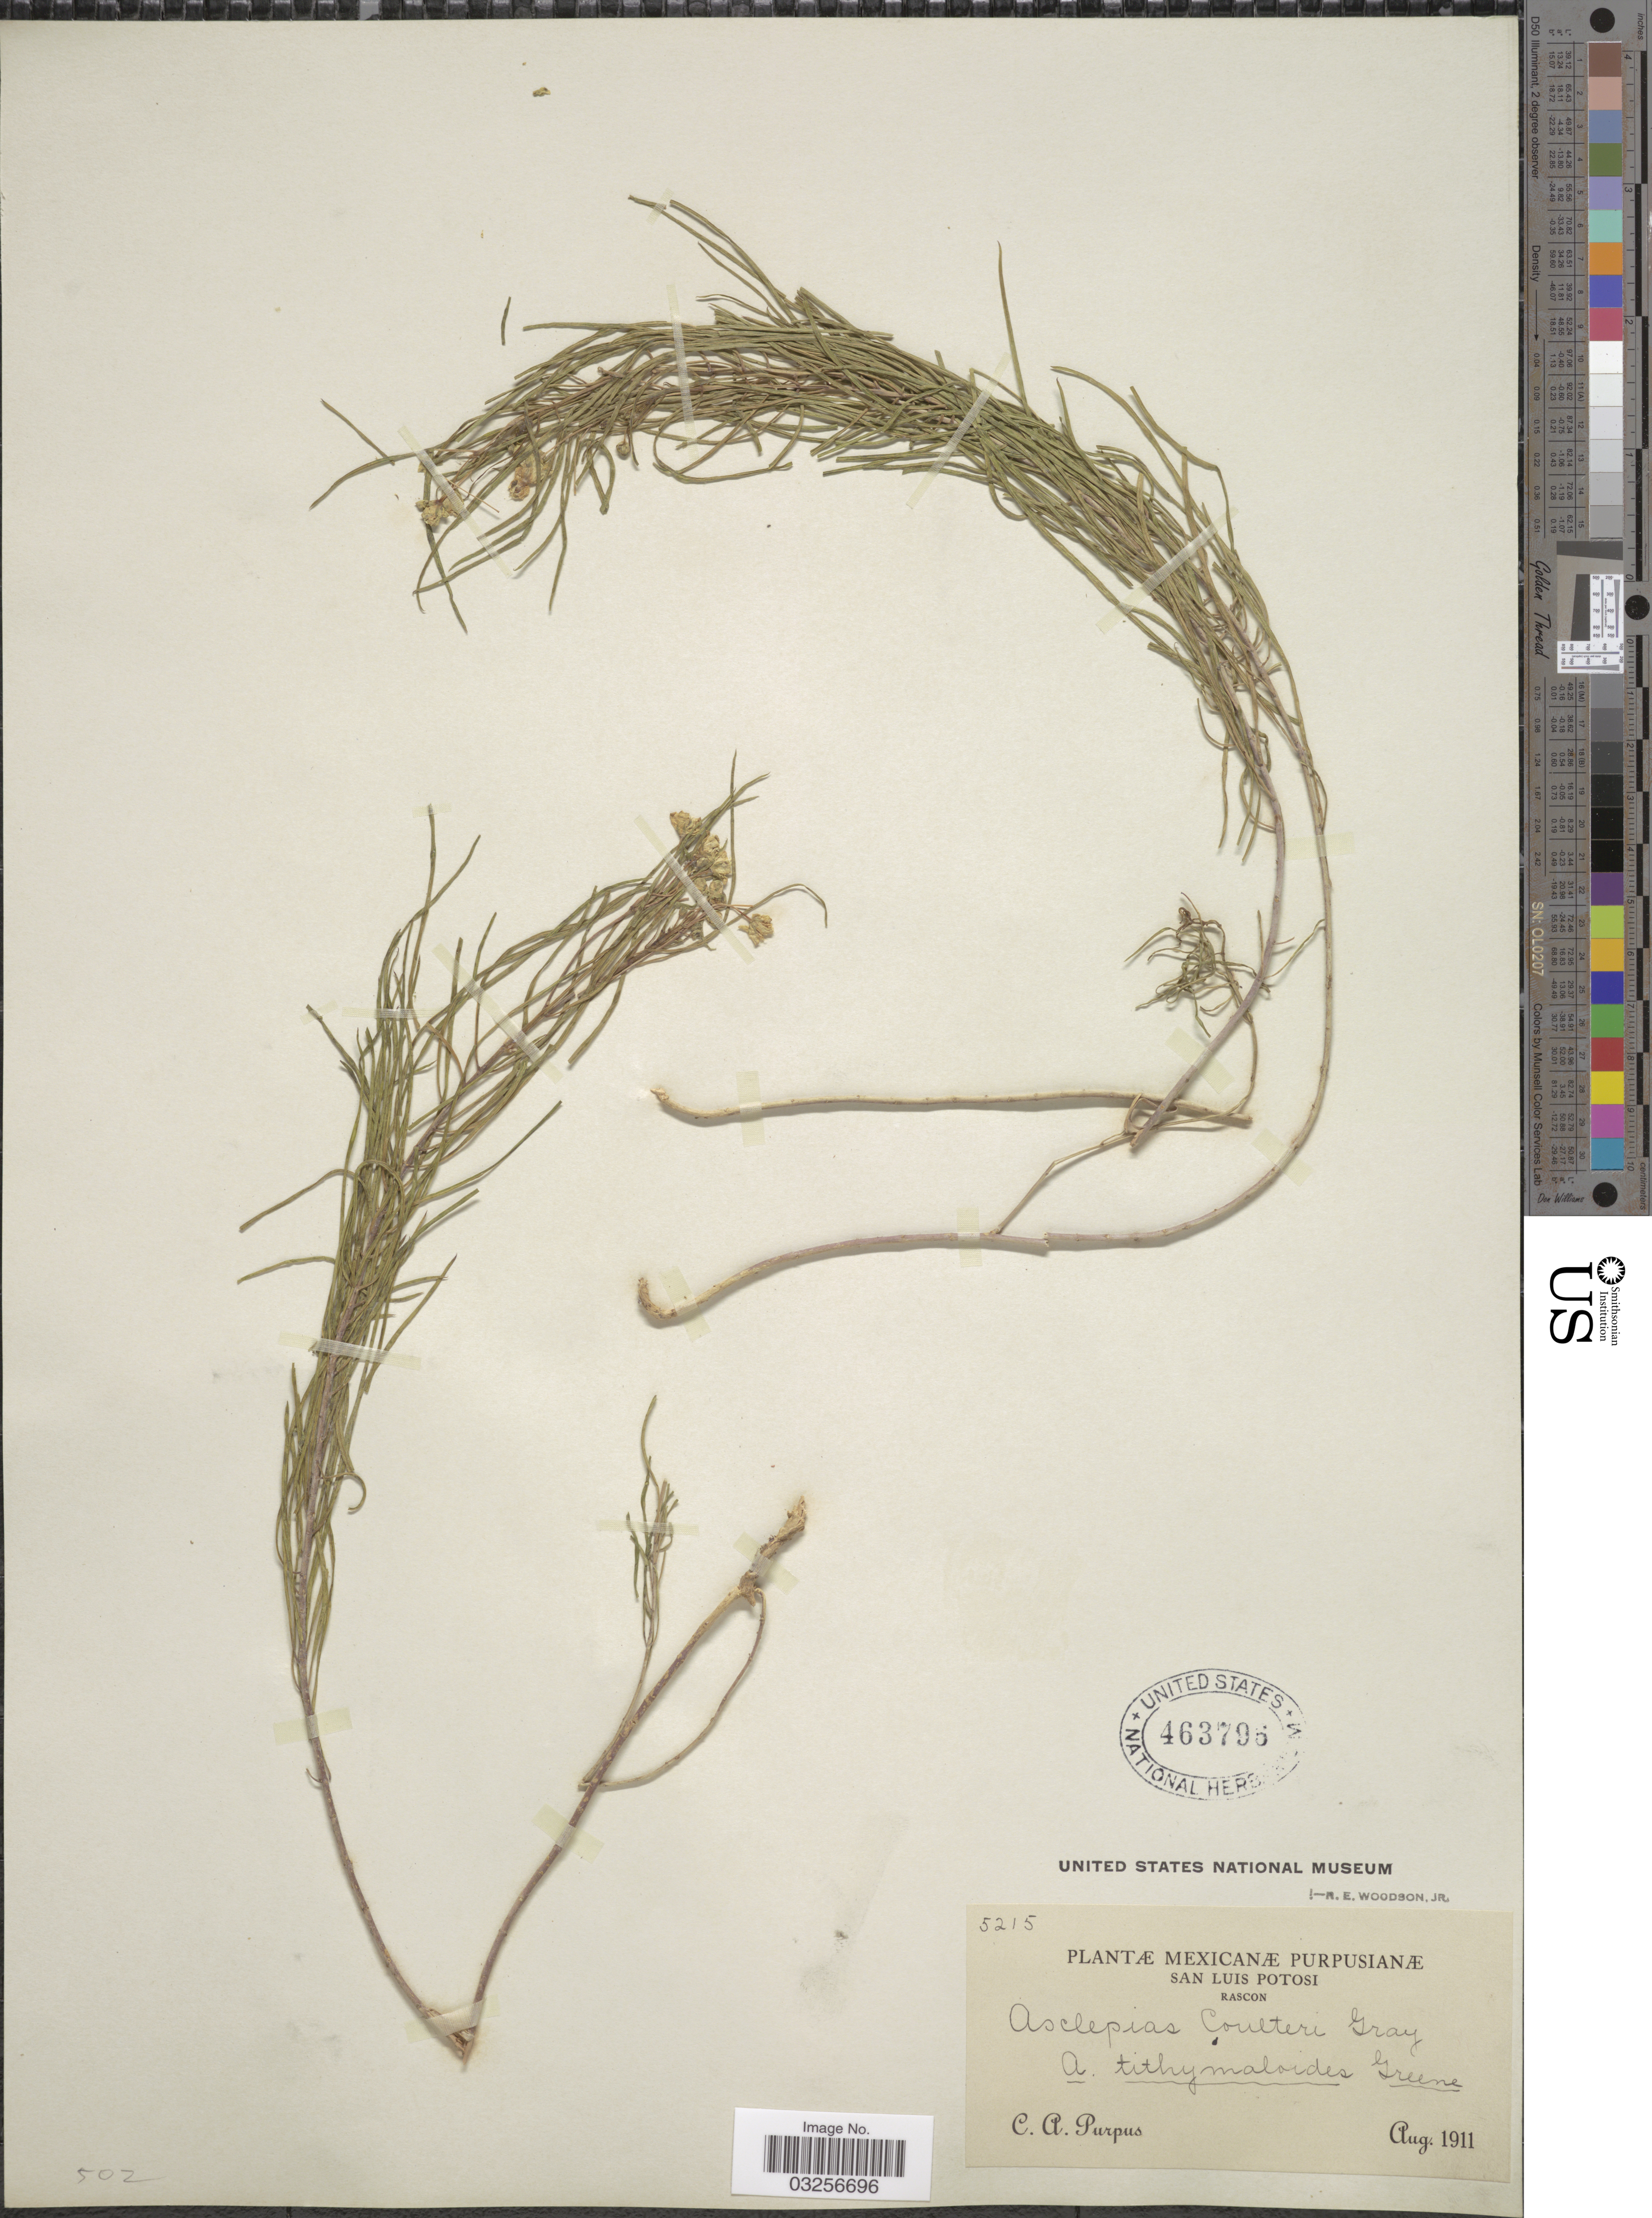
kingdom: Plantae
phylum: Tracheophyta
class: Magnoliopsida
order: Gentianales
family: Apocynaceae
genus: Asclepias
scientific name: Asclepias coulteri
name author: A. Gray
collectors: C. A. Purpus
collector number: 5215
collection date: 1911-08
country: Mexico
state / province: San Luis Potosí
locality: Rascon.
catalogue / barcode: US 463796